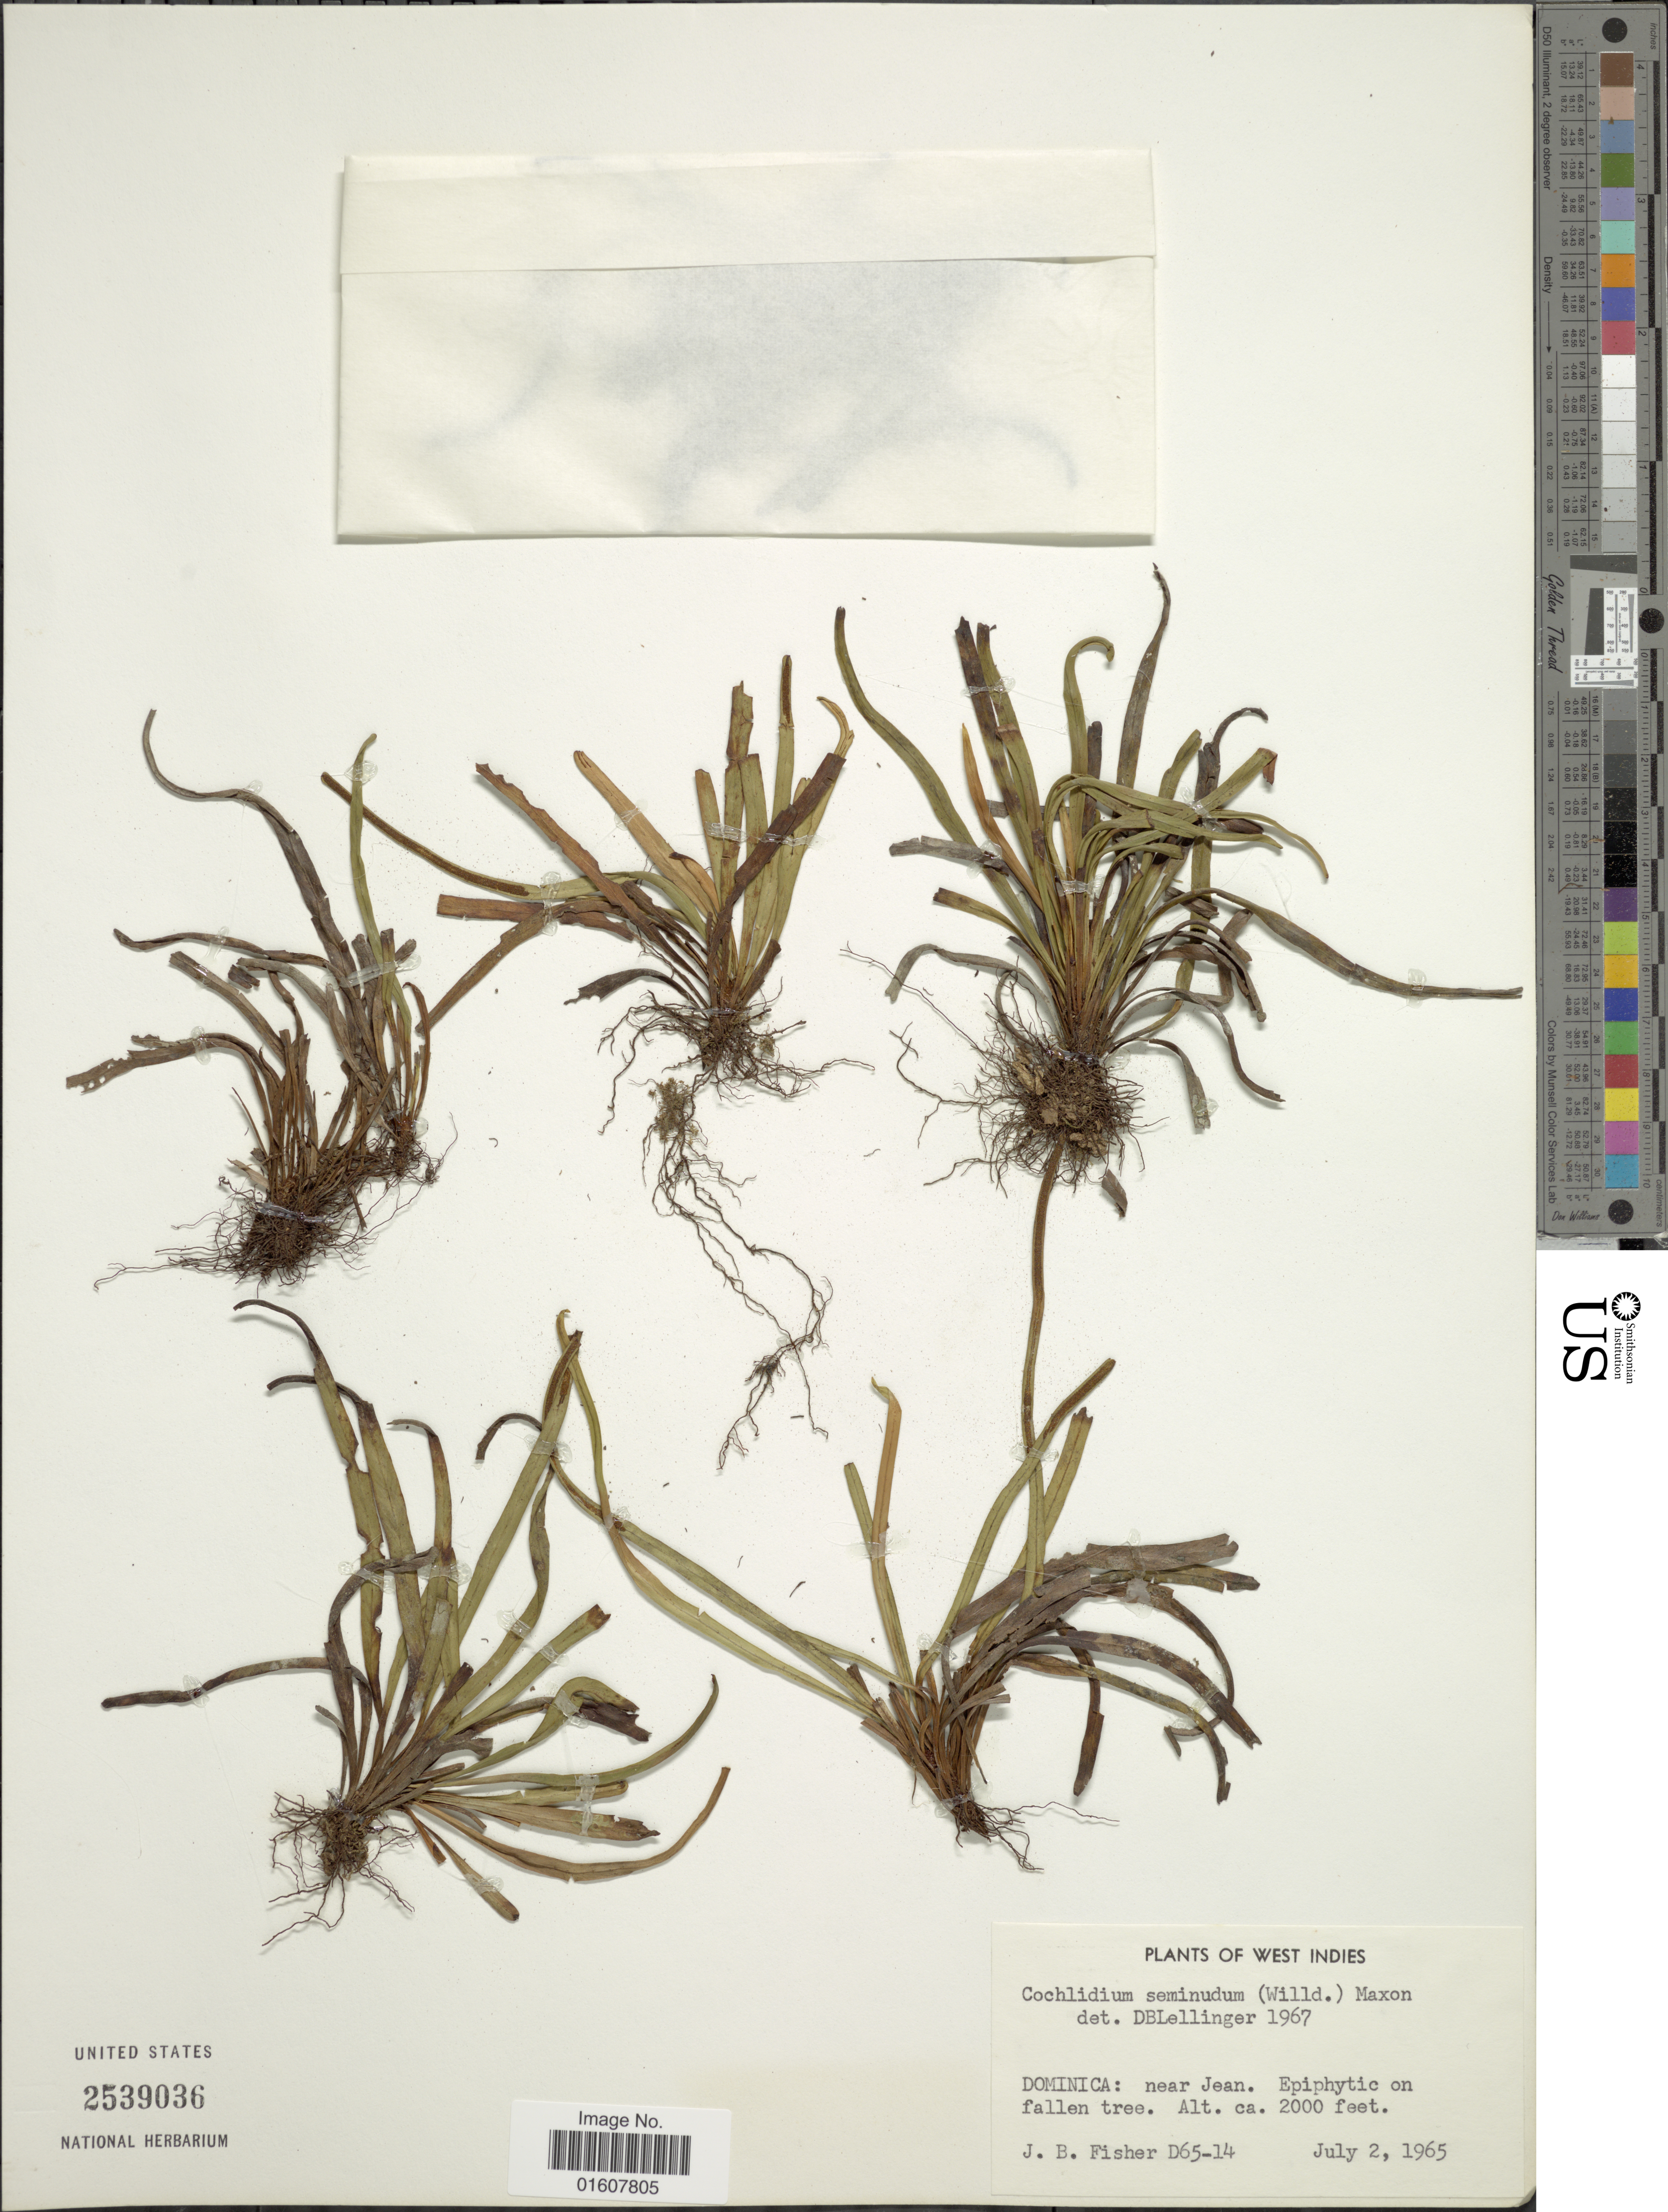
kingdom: Plantae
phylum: Tracheophyta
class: Polypodiopsida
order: Polypodiales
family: Polypodiaceae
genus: Cochlidium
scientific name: Cochlidium seminudum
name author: (Willd.) Maxon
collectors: J. B. Fisher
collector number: D65-14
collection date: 1965-07-02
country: Dominica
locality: Near Jean. Epiphytic on fallen tree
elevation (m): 610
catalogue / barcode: US 2539036